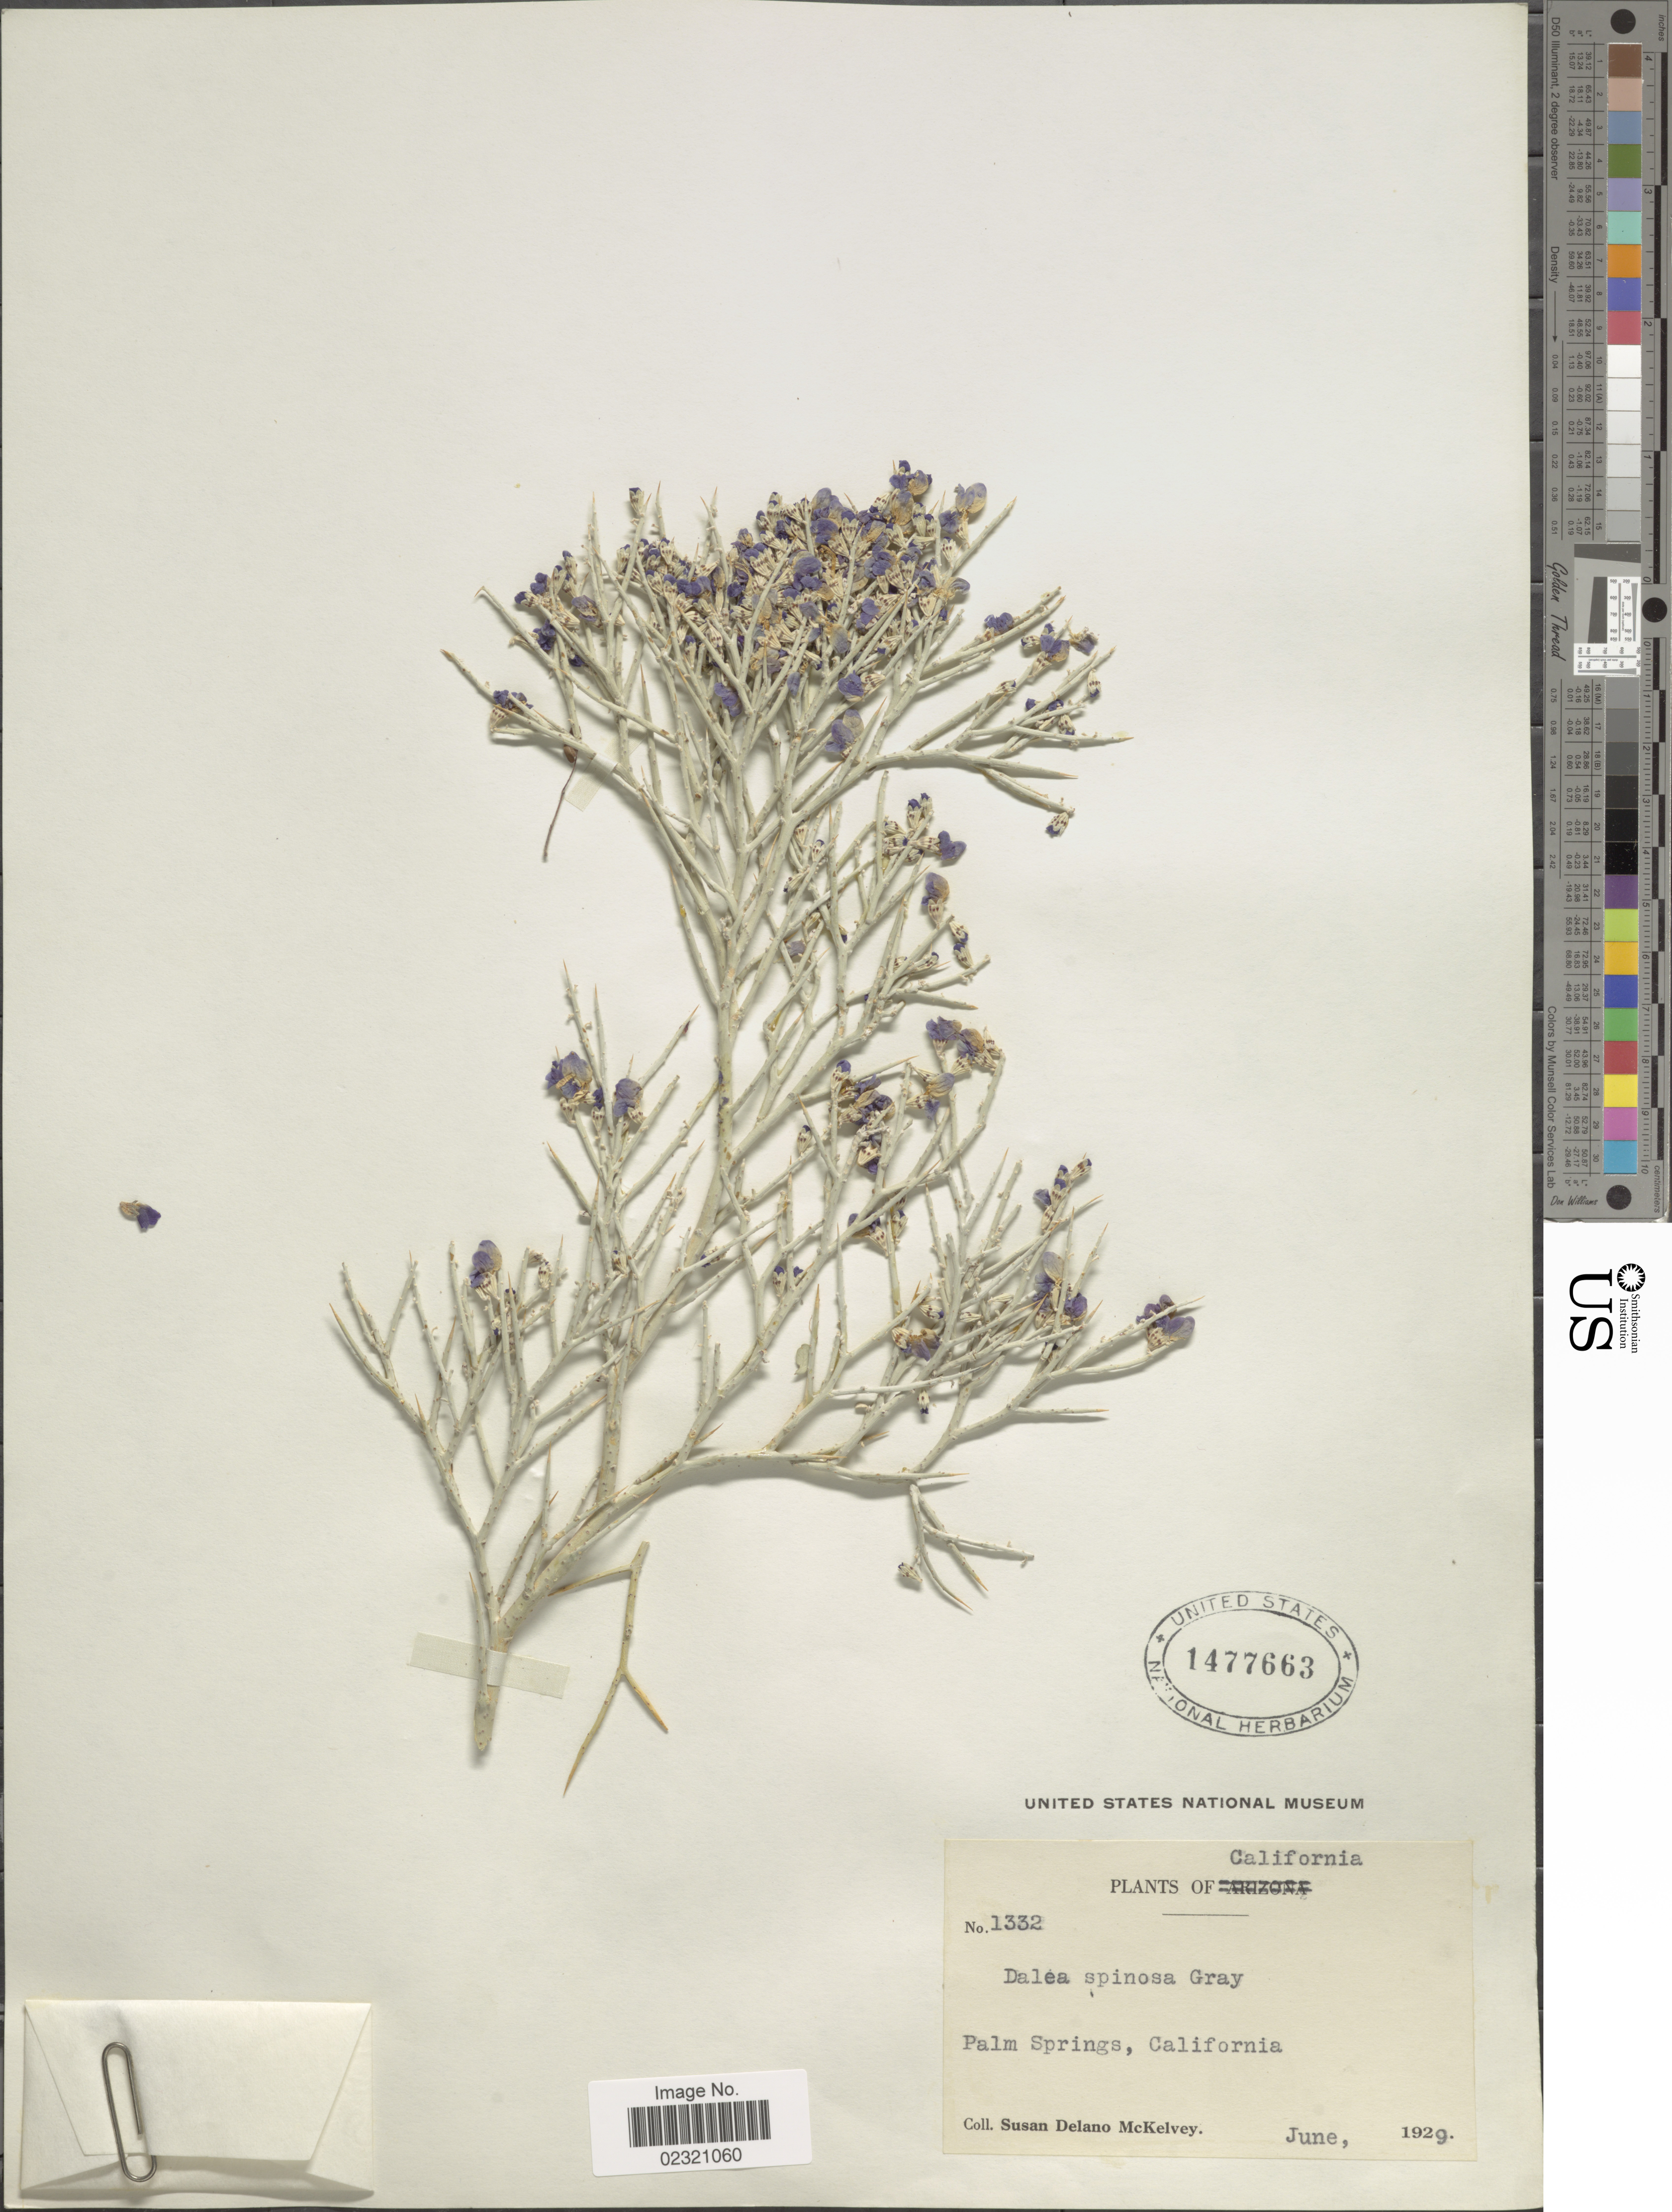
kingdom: Plantae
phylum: Tracheophyta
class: Magnoliopsida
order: Fabales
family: Fabaceae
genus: Psorothamnus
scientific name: Psorothamnus spinosus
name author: (A. Gray) Barneby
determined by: Strong, M. T., (US), Smithsonian Institution - National Museum of Natural History (UNITED STATES)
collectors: S. A. McKelvey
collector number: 1332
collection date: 1929-06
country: United States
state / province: California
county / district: Riverside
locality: Palm Springs, California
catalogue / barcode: US 1477663